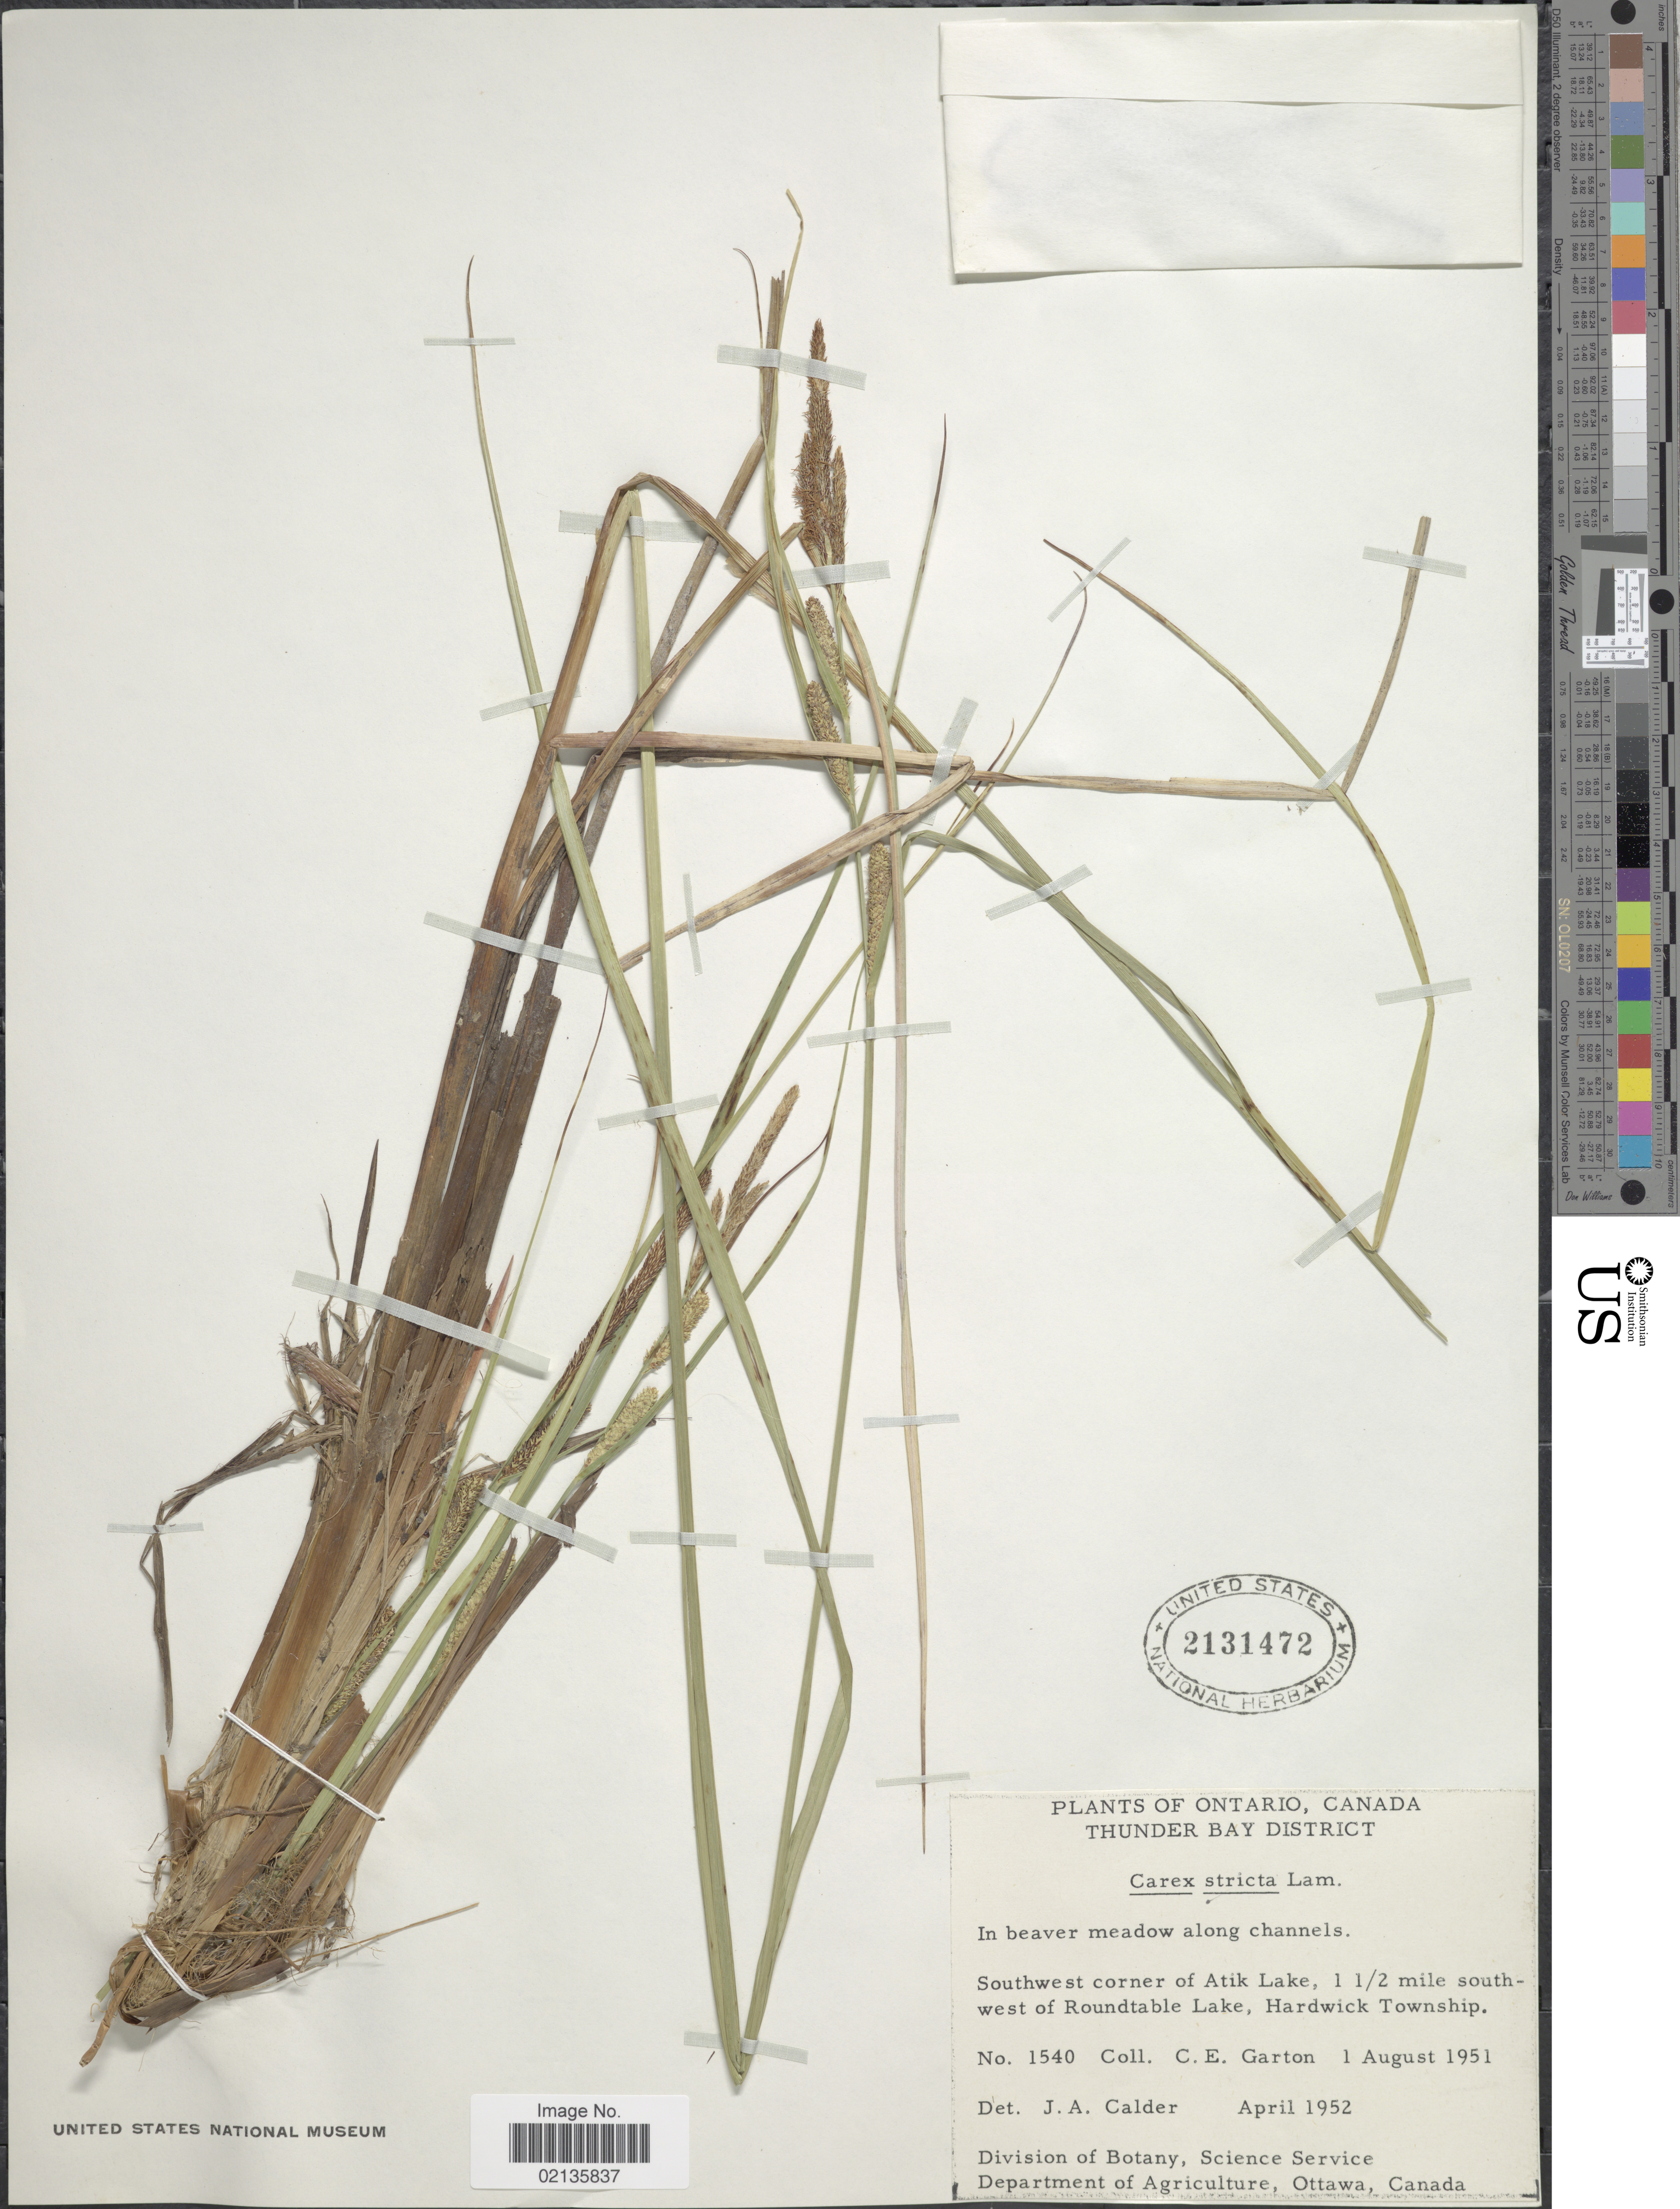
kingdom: Plantae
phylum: Tracheophyta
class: Liliopsida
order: Poales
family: Cyperaceae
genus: Carex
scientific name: Carex stricta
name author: Lam.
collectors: C. E. Garton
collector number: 1540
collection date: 1951-08-01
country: Canada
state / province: Ontario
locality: Thunder Bay District, Southwest corner of Atik Lake, 1½ mile southwest of Roundtable Lake, Hardwick Township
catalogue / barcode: US 2131472